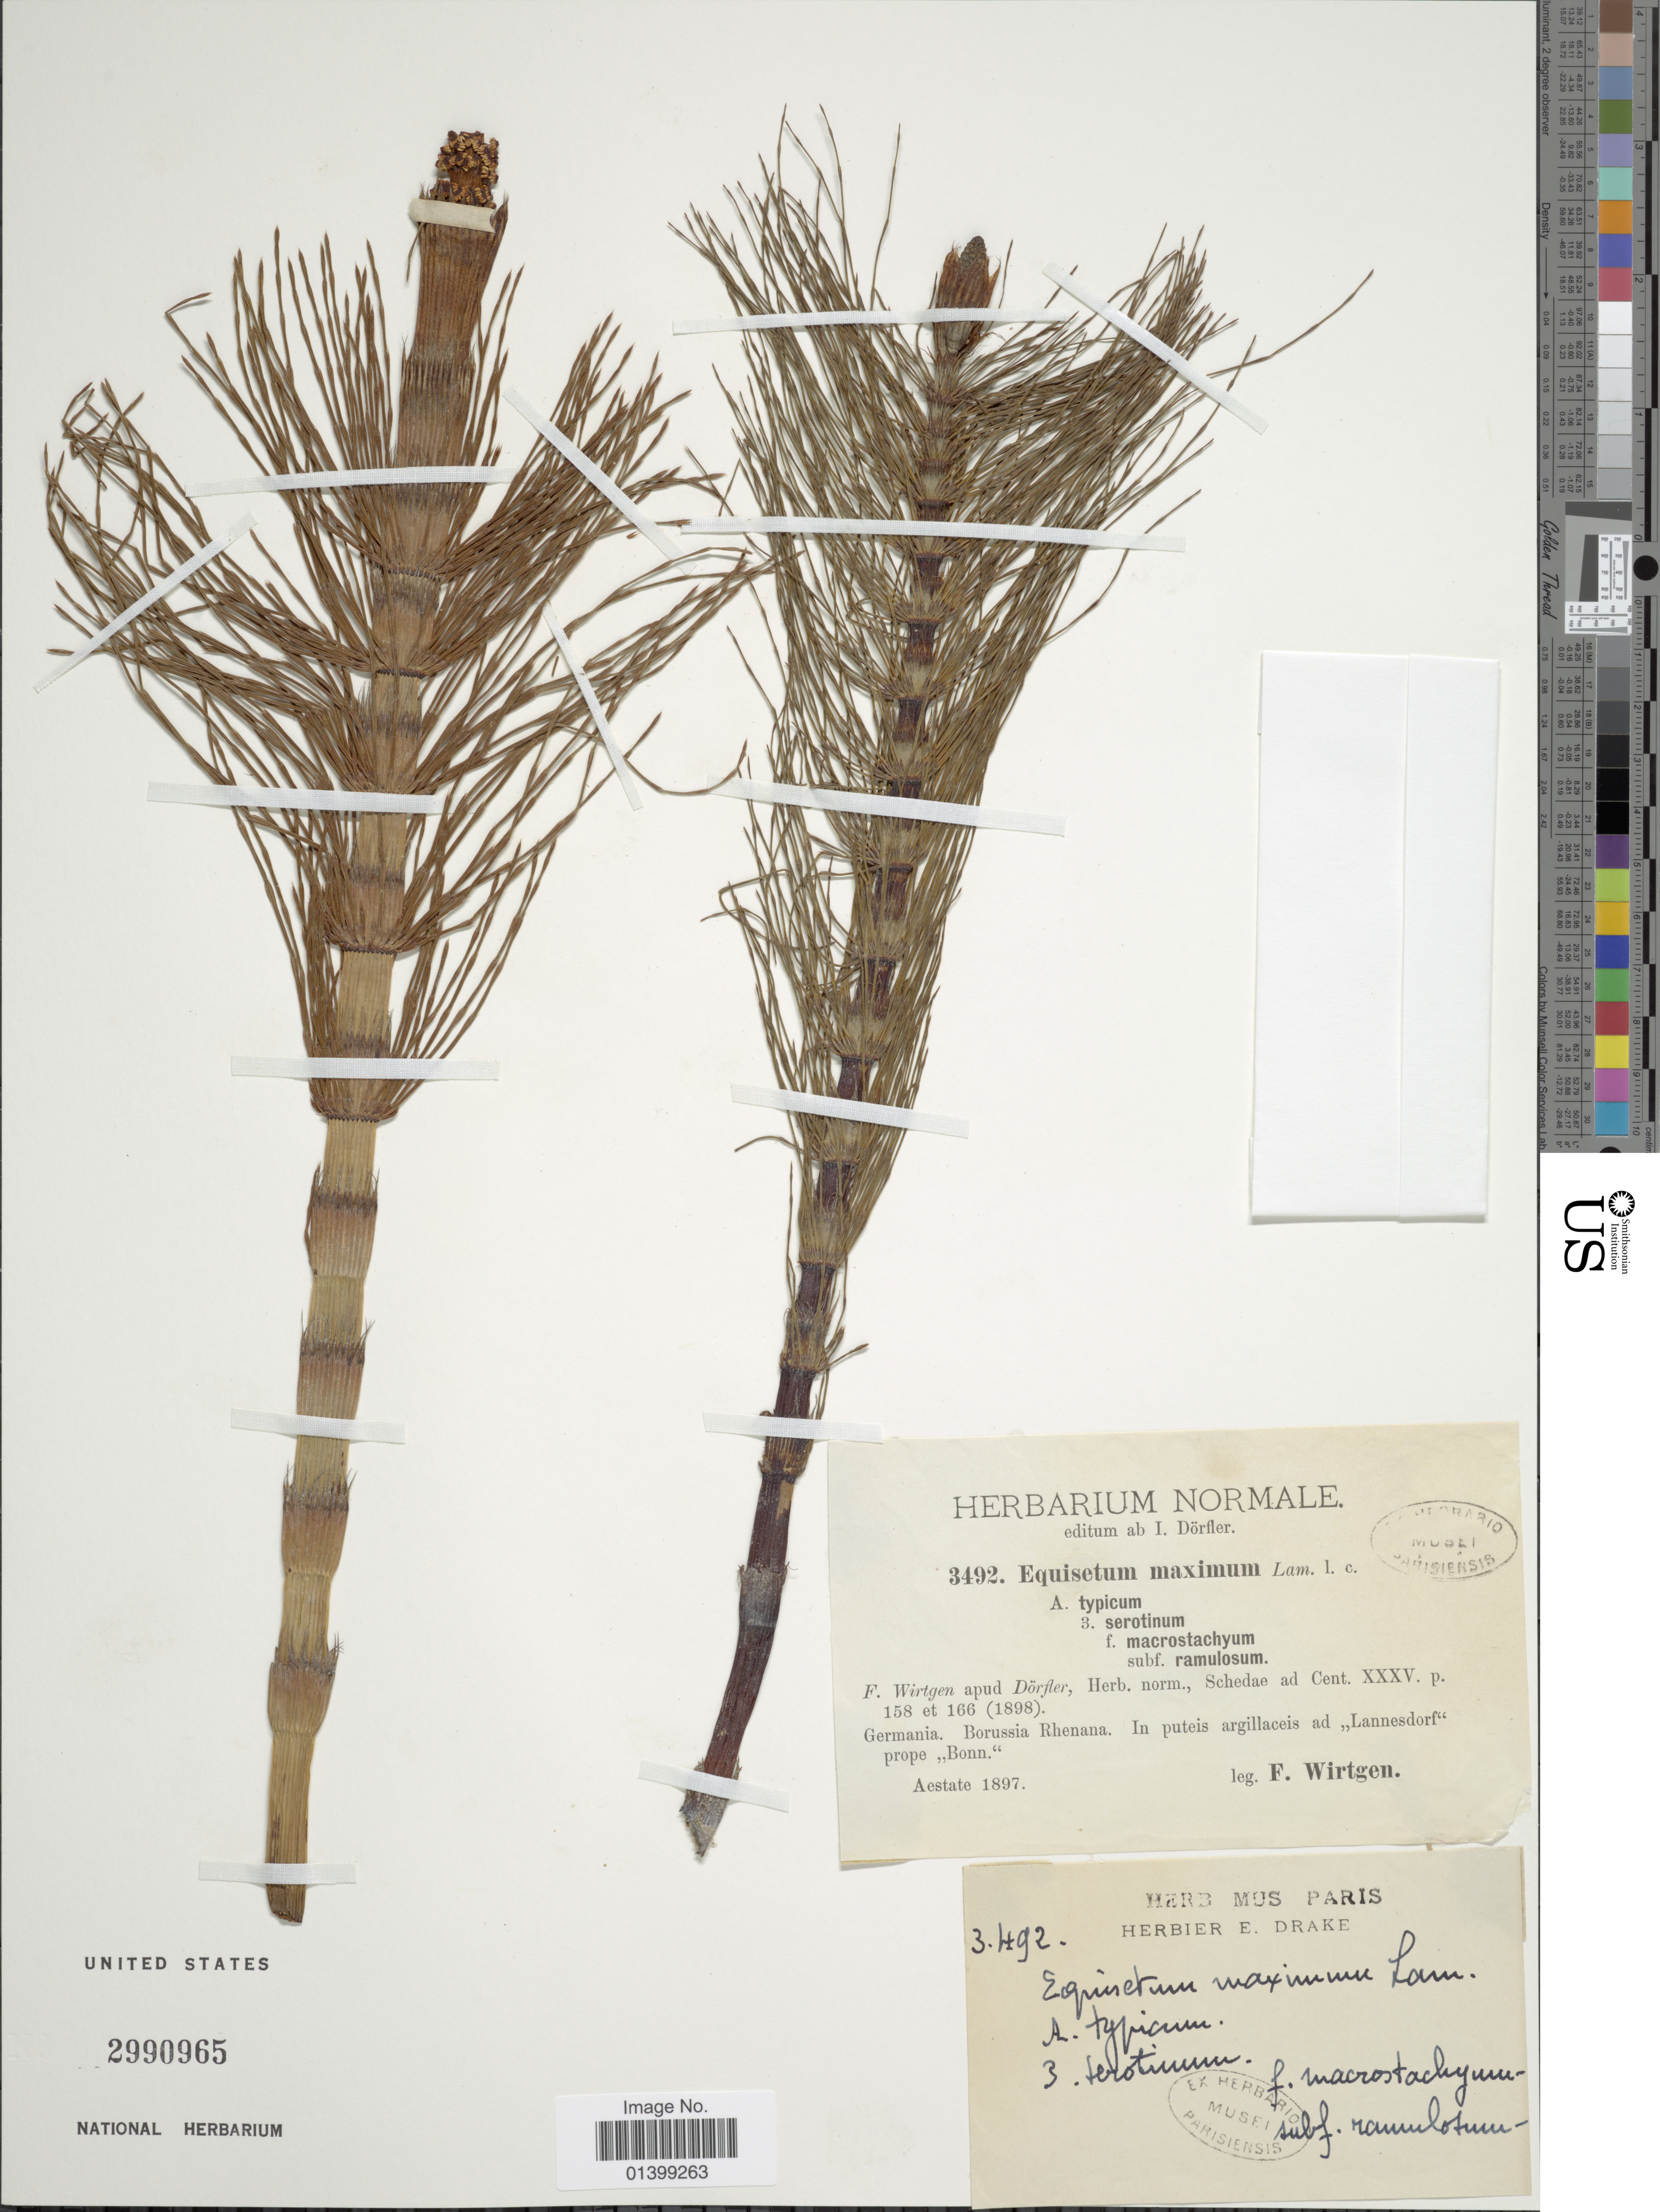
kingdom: Plantae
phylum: Tracheophyta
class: Polypodiopsida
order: Equisetales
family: Equisetaceae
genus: Equisetum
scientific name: Equisetum telmateia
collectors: F. Wirtgen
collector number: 3492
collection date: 1897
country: Germany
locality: Borussia Rhenana, In puteis argillaceis ad ,,Lannesdorf' prope ,,Bonn'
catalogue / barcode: US 2990965